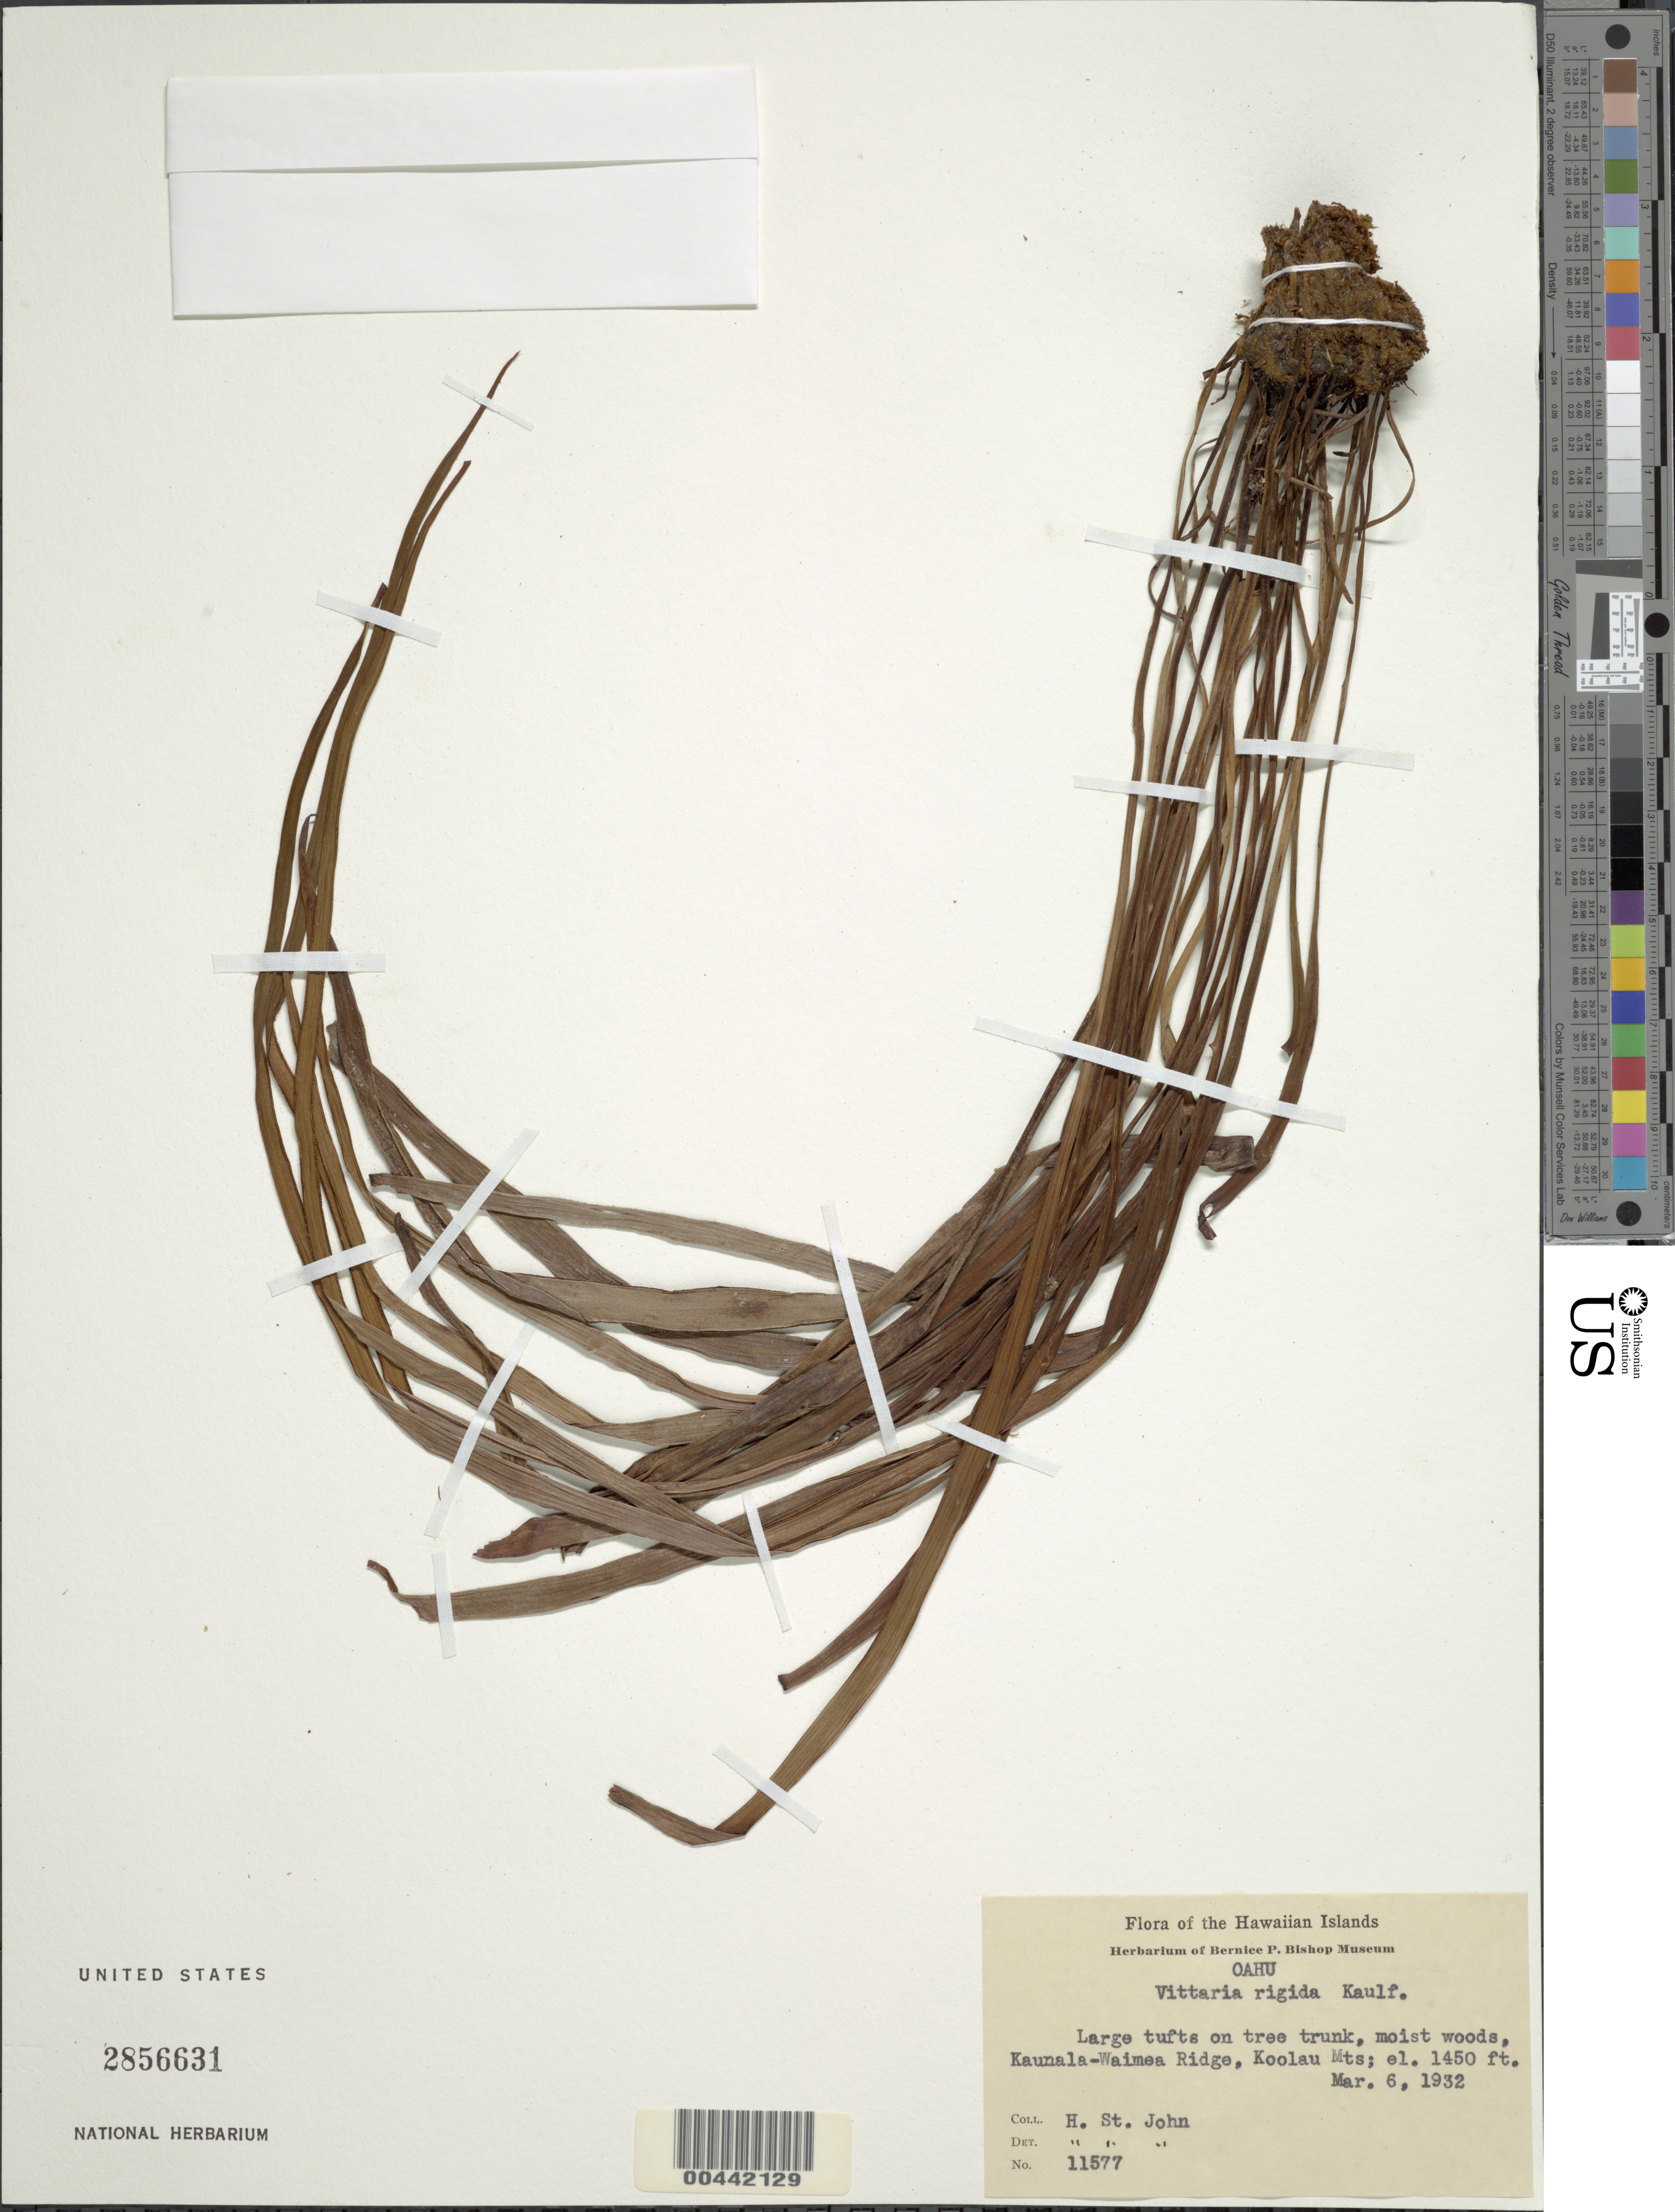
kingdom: Plantae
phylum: Tracheophyta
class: Polypodiopsida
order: Polypodiales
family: Pteridaceae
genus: Haplopteris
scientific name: Haplopteris elongata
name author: (Sw.) Crane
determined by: Wagner, W. L., (BOT), Smithsonian Institution - National Museum of Natural History (UNITED STATES)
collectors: H. St. John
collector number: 11577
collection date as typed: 6 Mar 1932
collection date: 1932-03-06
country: United States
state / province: Hawaii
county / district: Honolulu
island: Oahu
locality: Kaunala-Waimea Ridge, Koolau Mts.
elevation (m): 442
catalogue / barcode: US 2856631